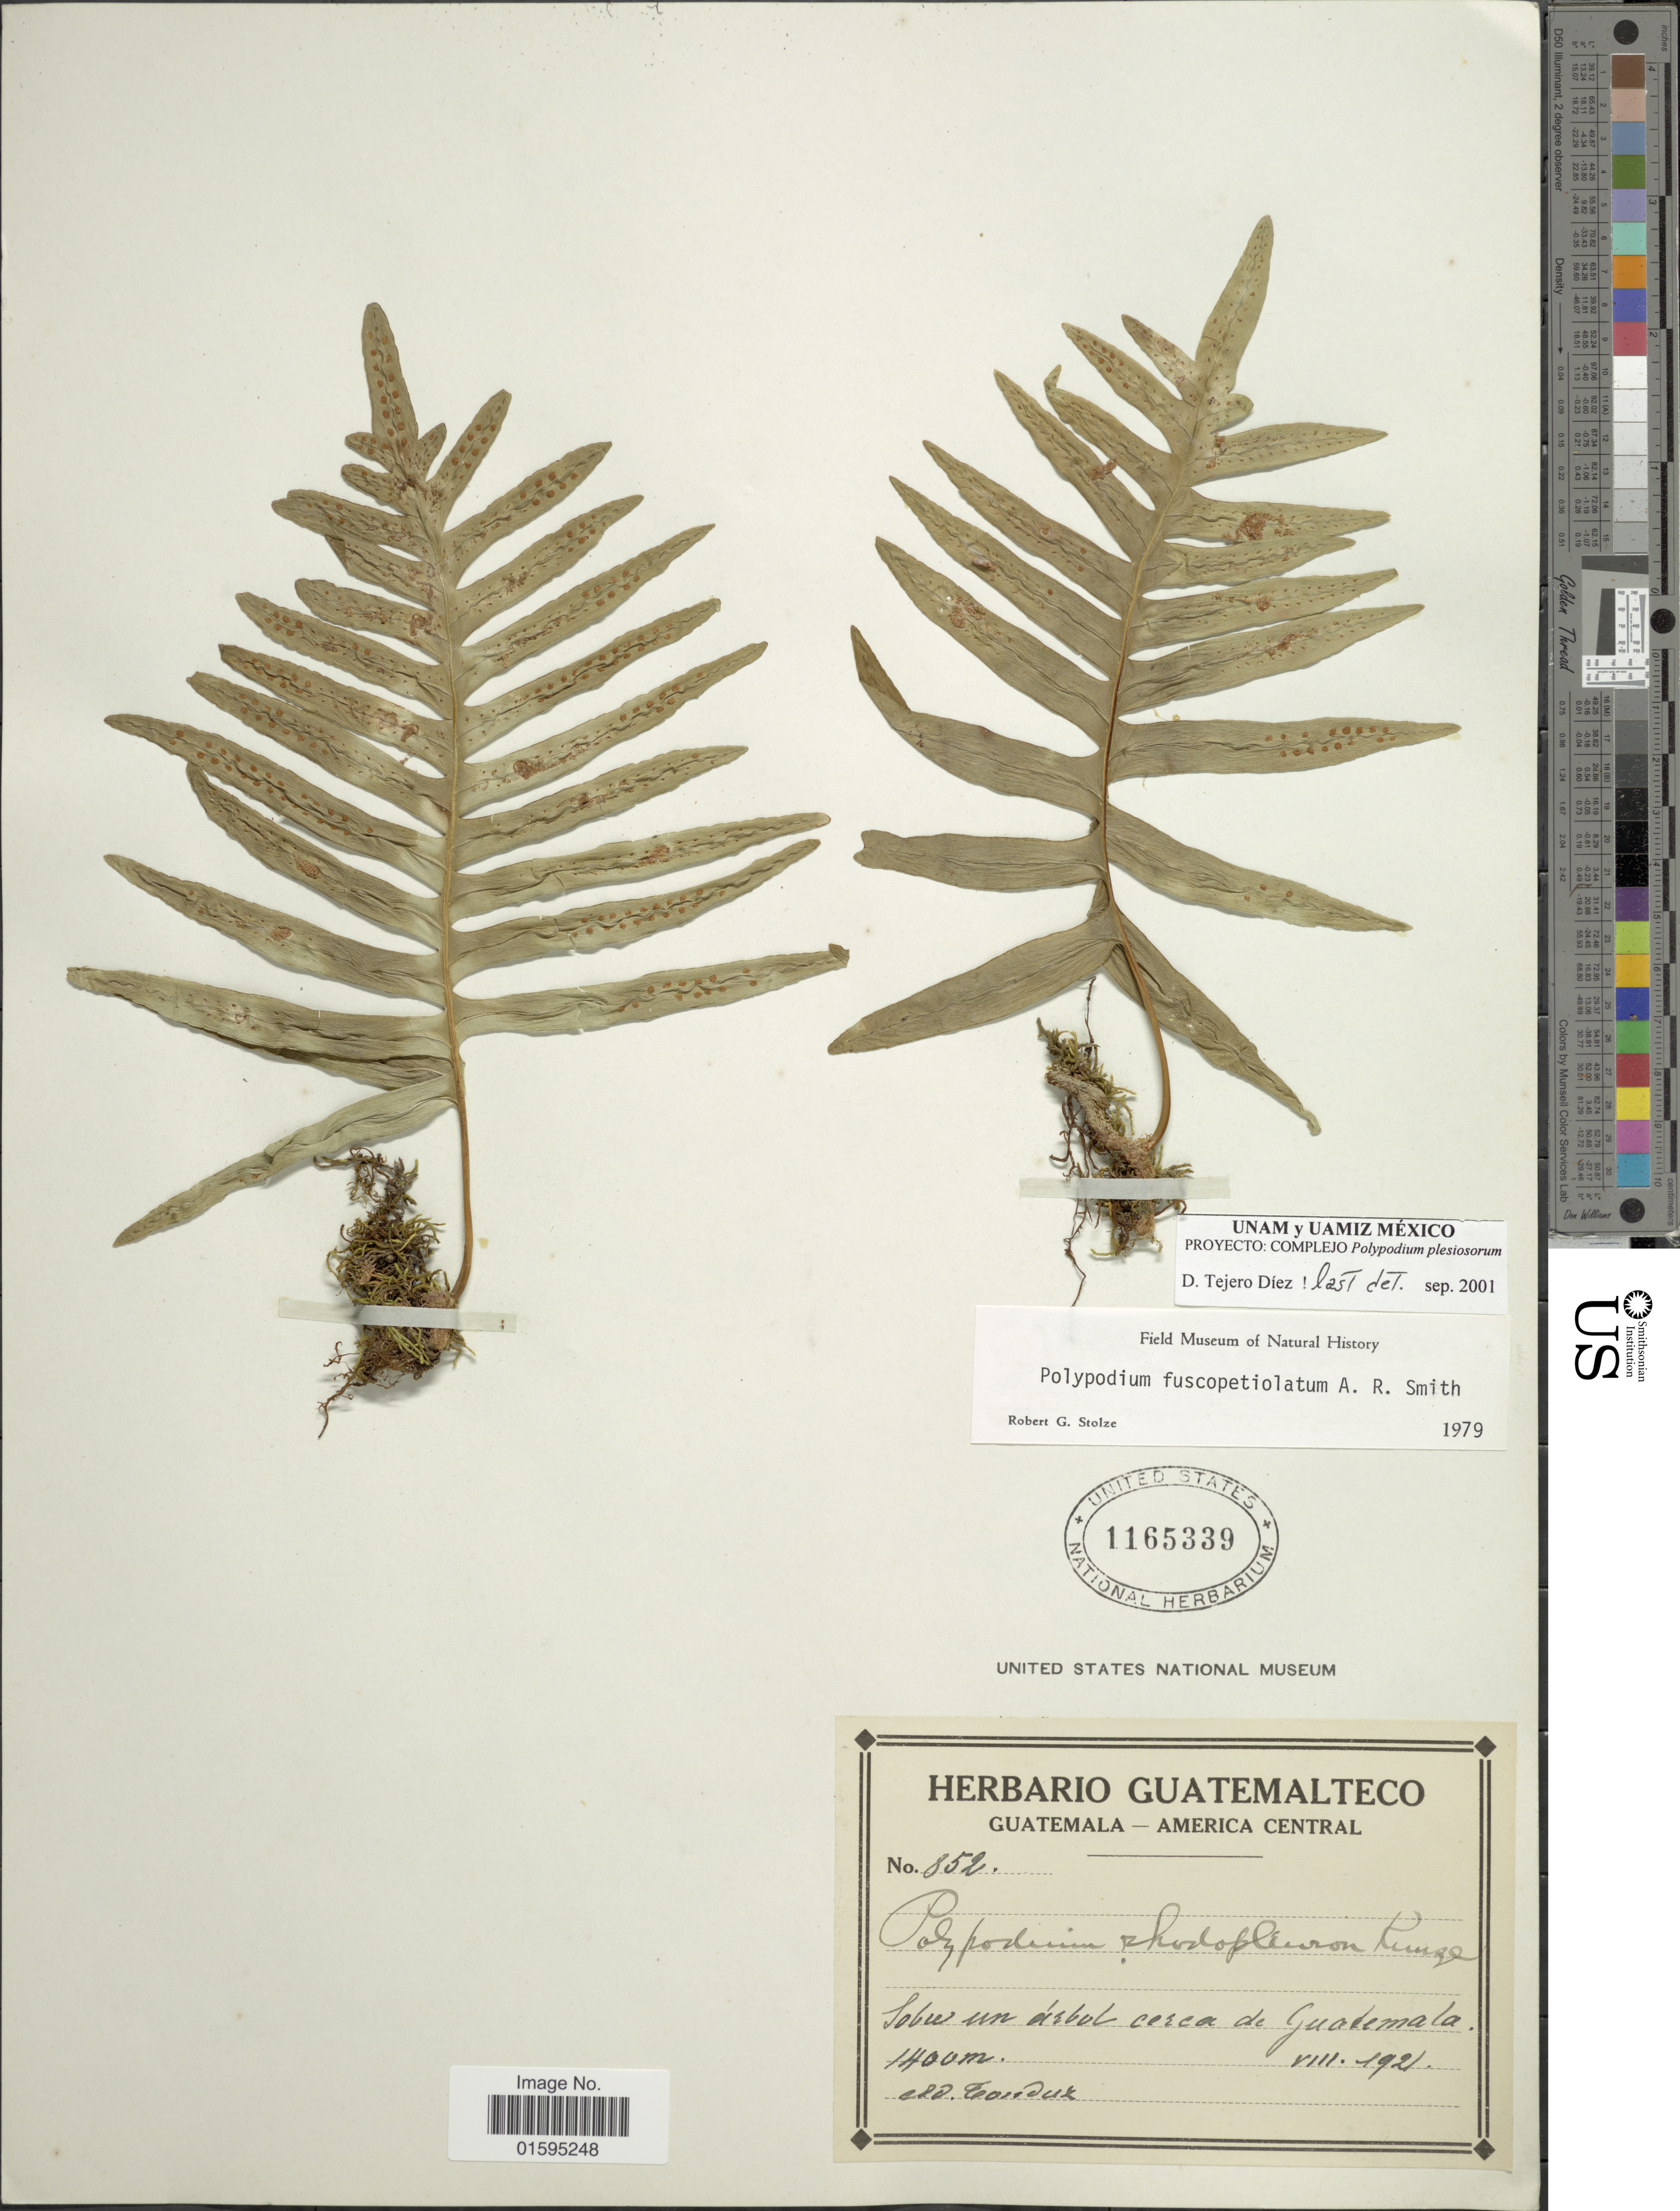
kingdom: Plantae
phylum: Tracheophyta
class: Polypodiopsida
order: Polypodiales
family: Polypodiaceae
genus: Polypodium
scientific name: Polypodium fuscopetiolatum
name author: A.R. Sm.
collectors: A. Tonduz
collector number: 852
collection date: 1921-08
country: Guatemala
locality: America Central, Sobre un árbol cerca de Guatemala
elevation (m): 1400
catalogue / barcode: US 1165339